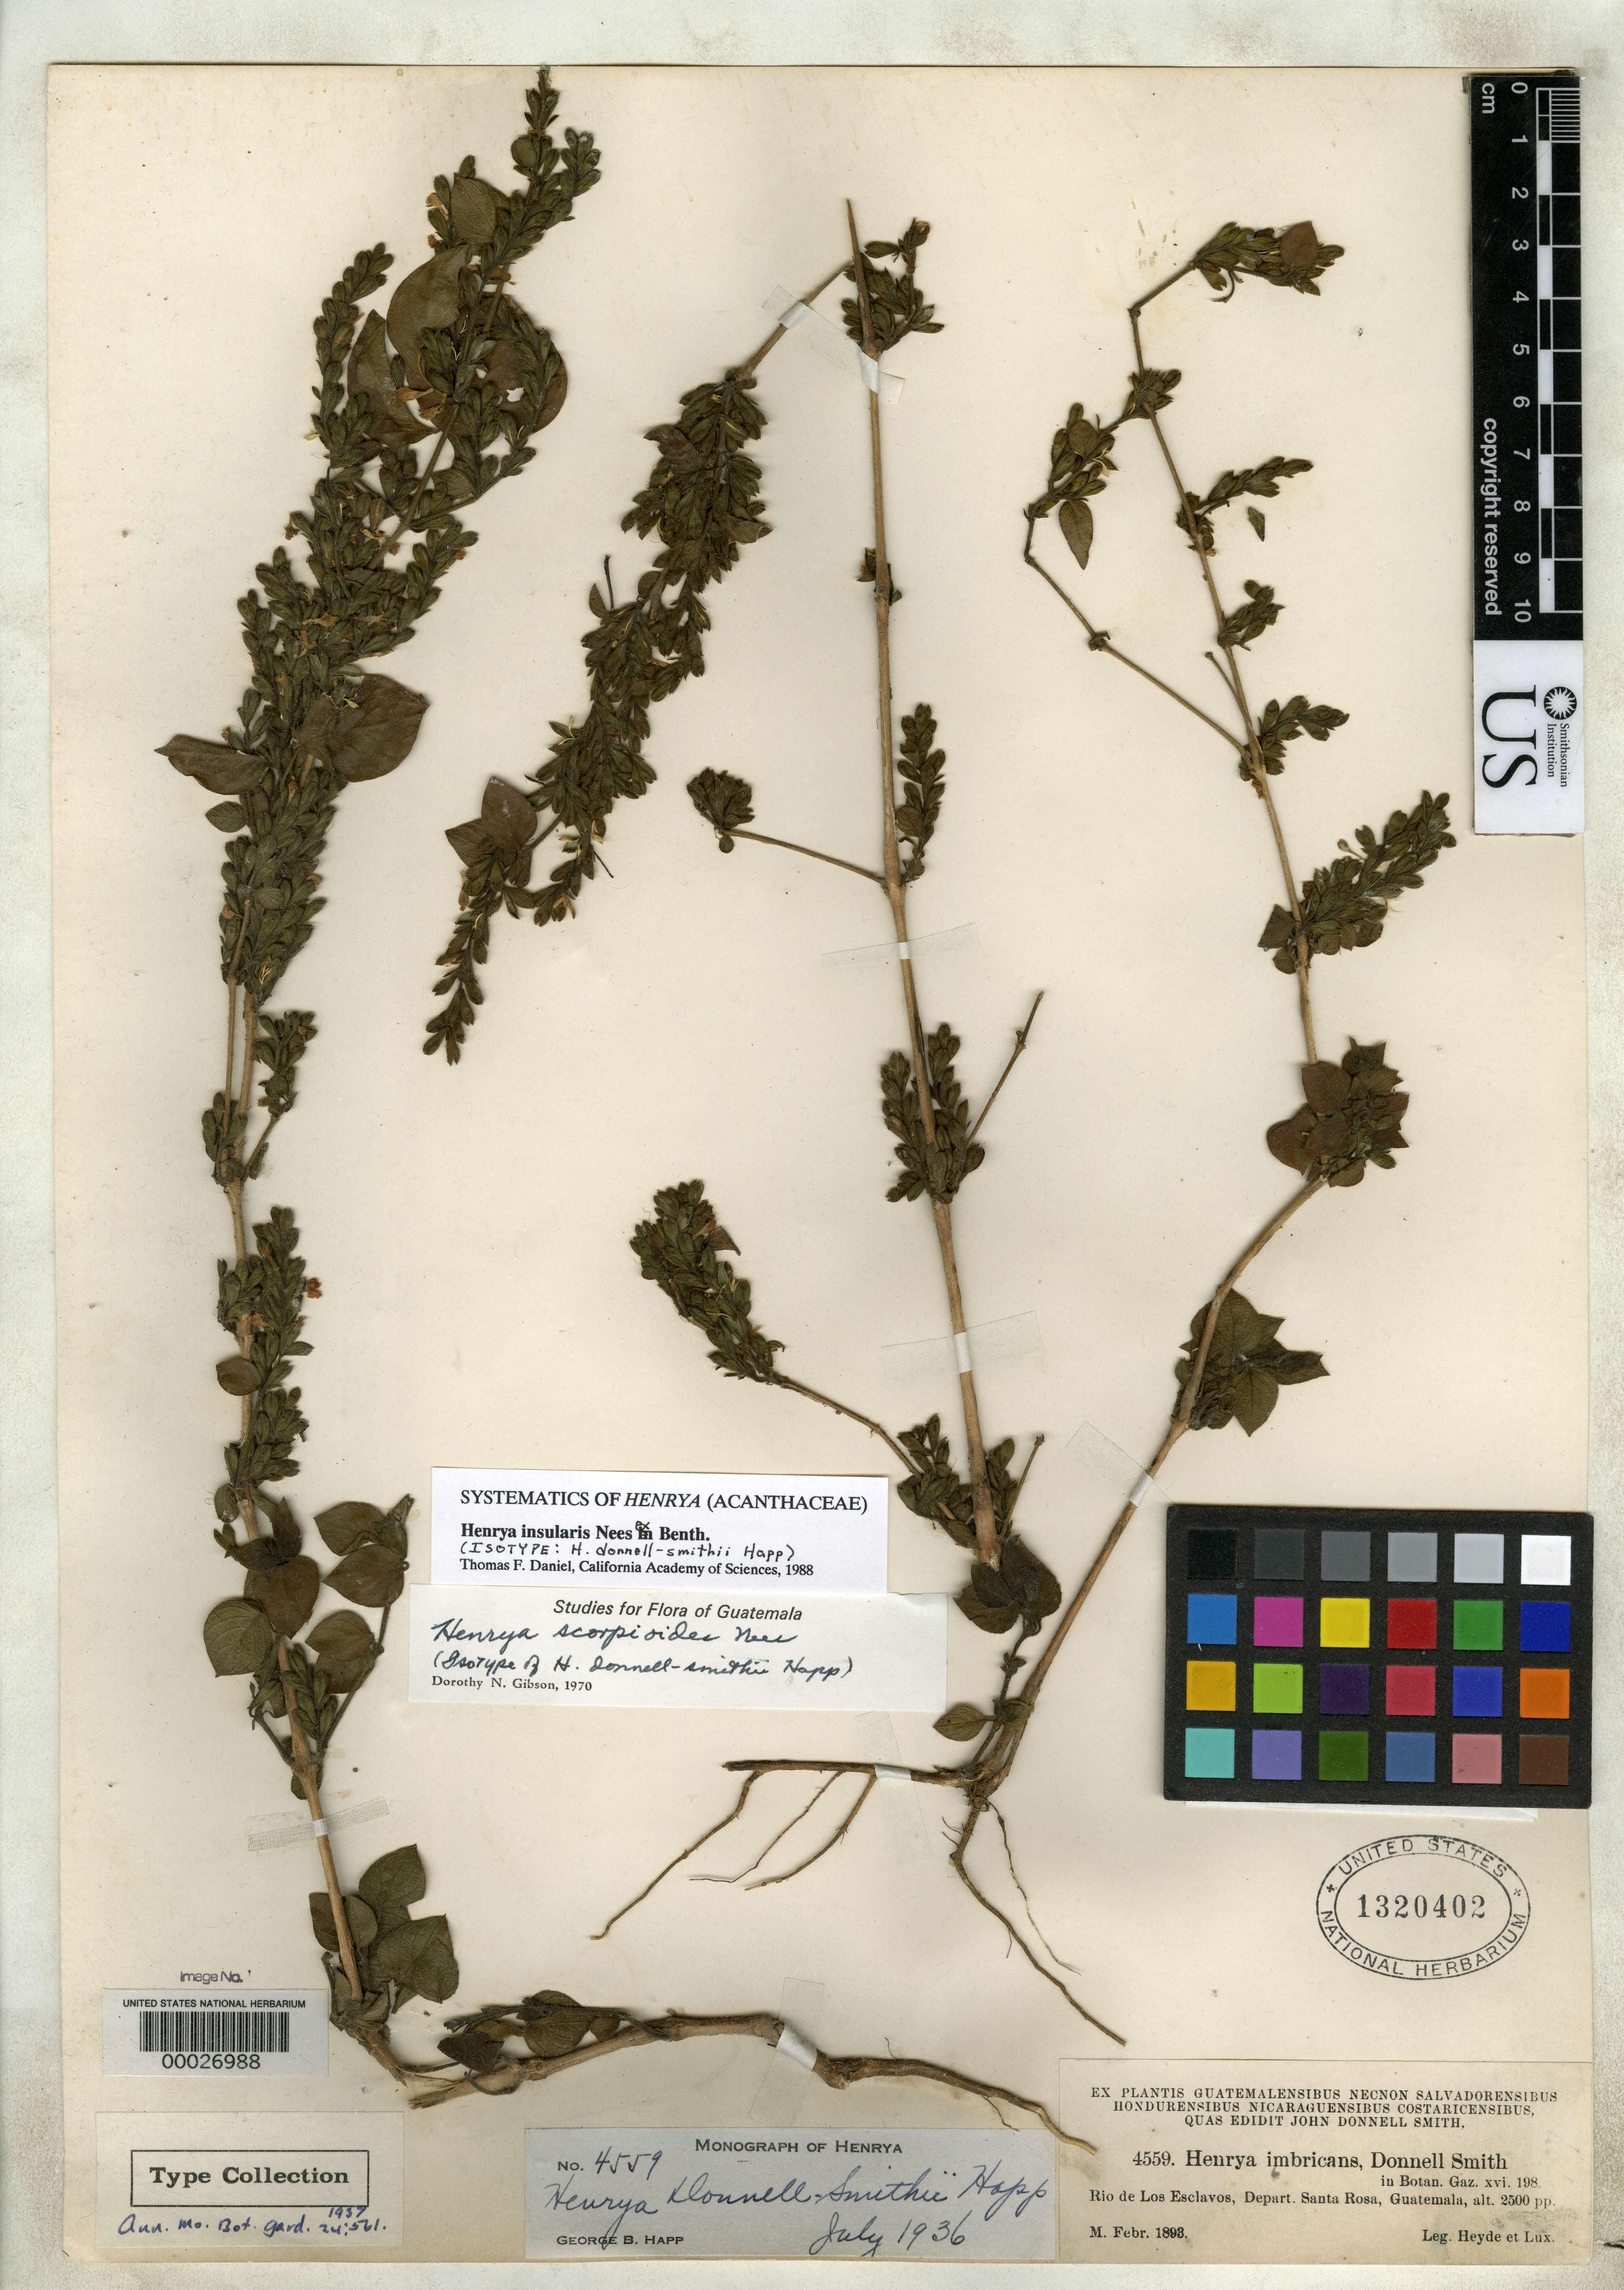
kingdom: Plantae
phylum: Tracheophyta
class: Magnoliopsida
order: Lamiales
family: Acanthaceae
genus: Henrya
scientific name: Henrya donnell-smithii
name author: Happ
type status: Isotype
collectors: E. T. Heyde & E. Lux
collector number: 4559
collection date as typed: Feb 1893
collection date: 1893-02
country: Guatemala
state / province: Santa Rosa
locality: Rio de Los Esclavos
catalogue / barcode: US 1320402